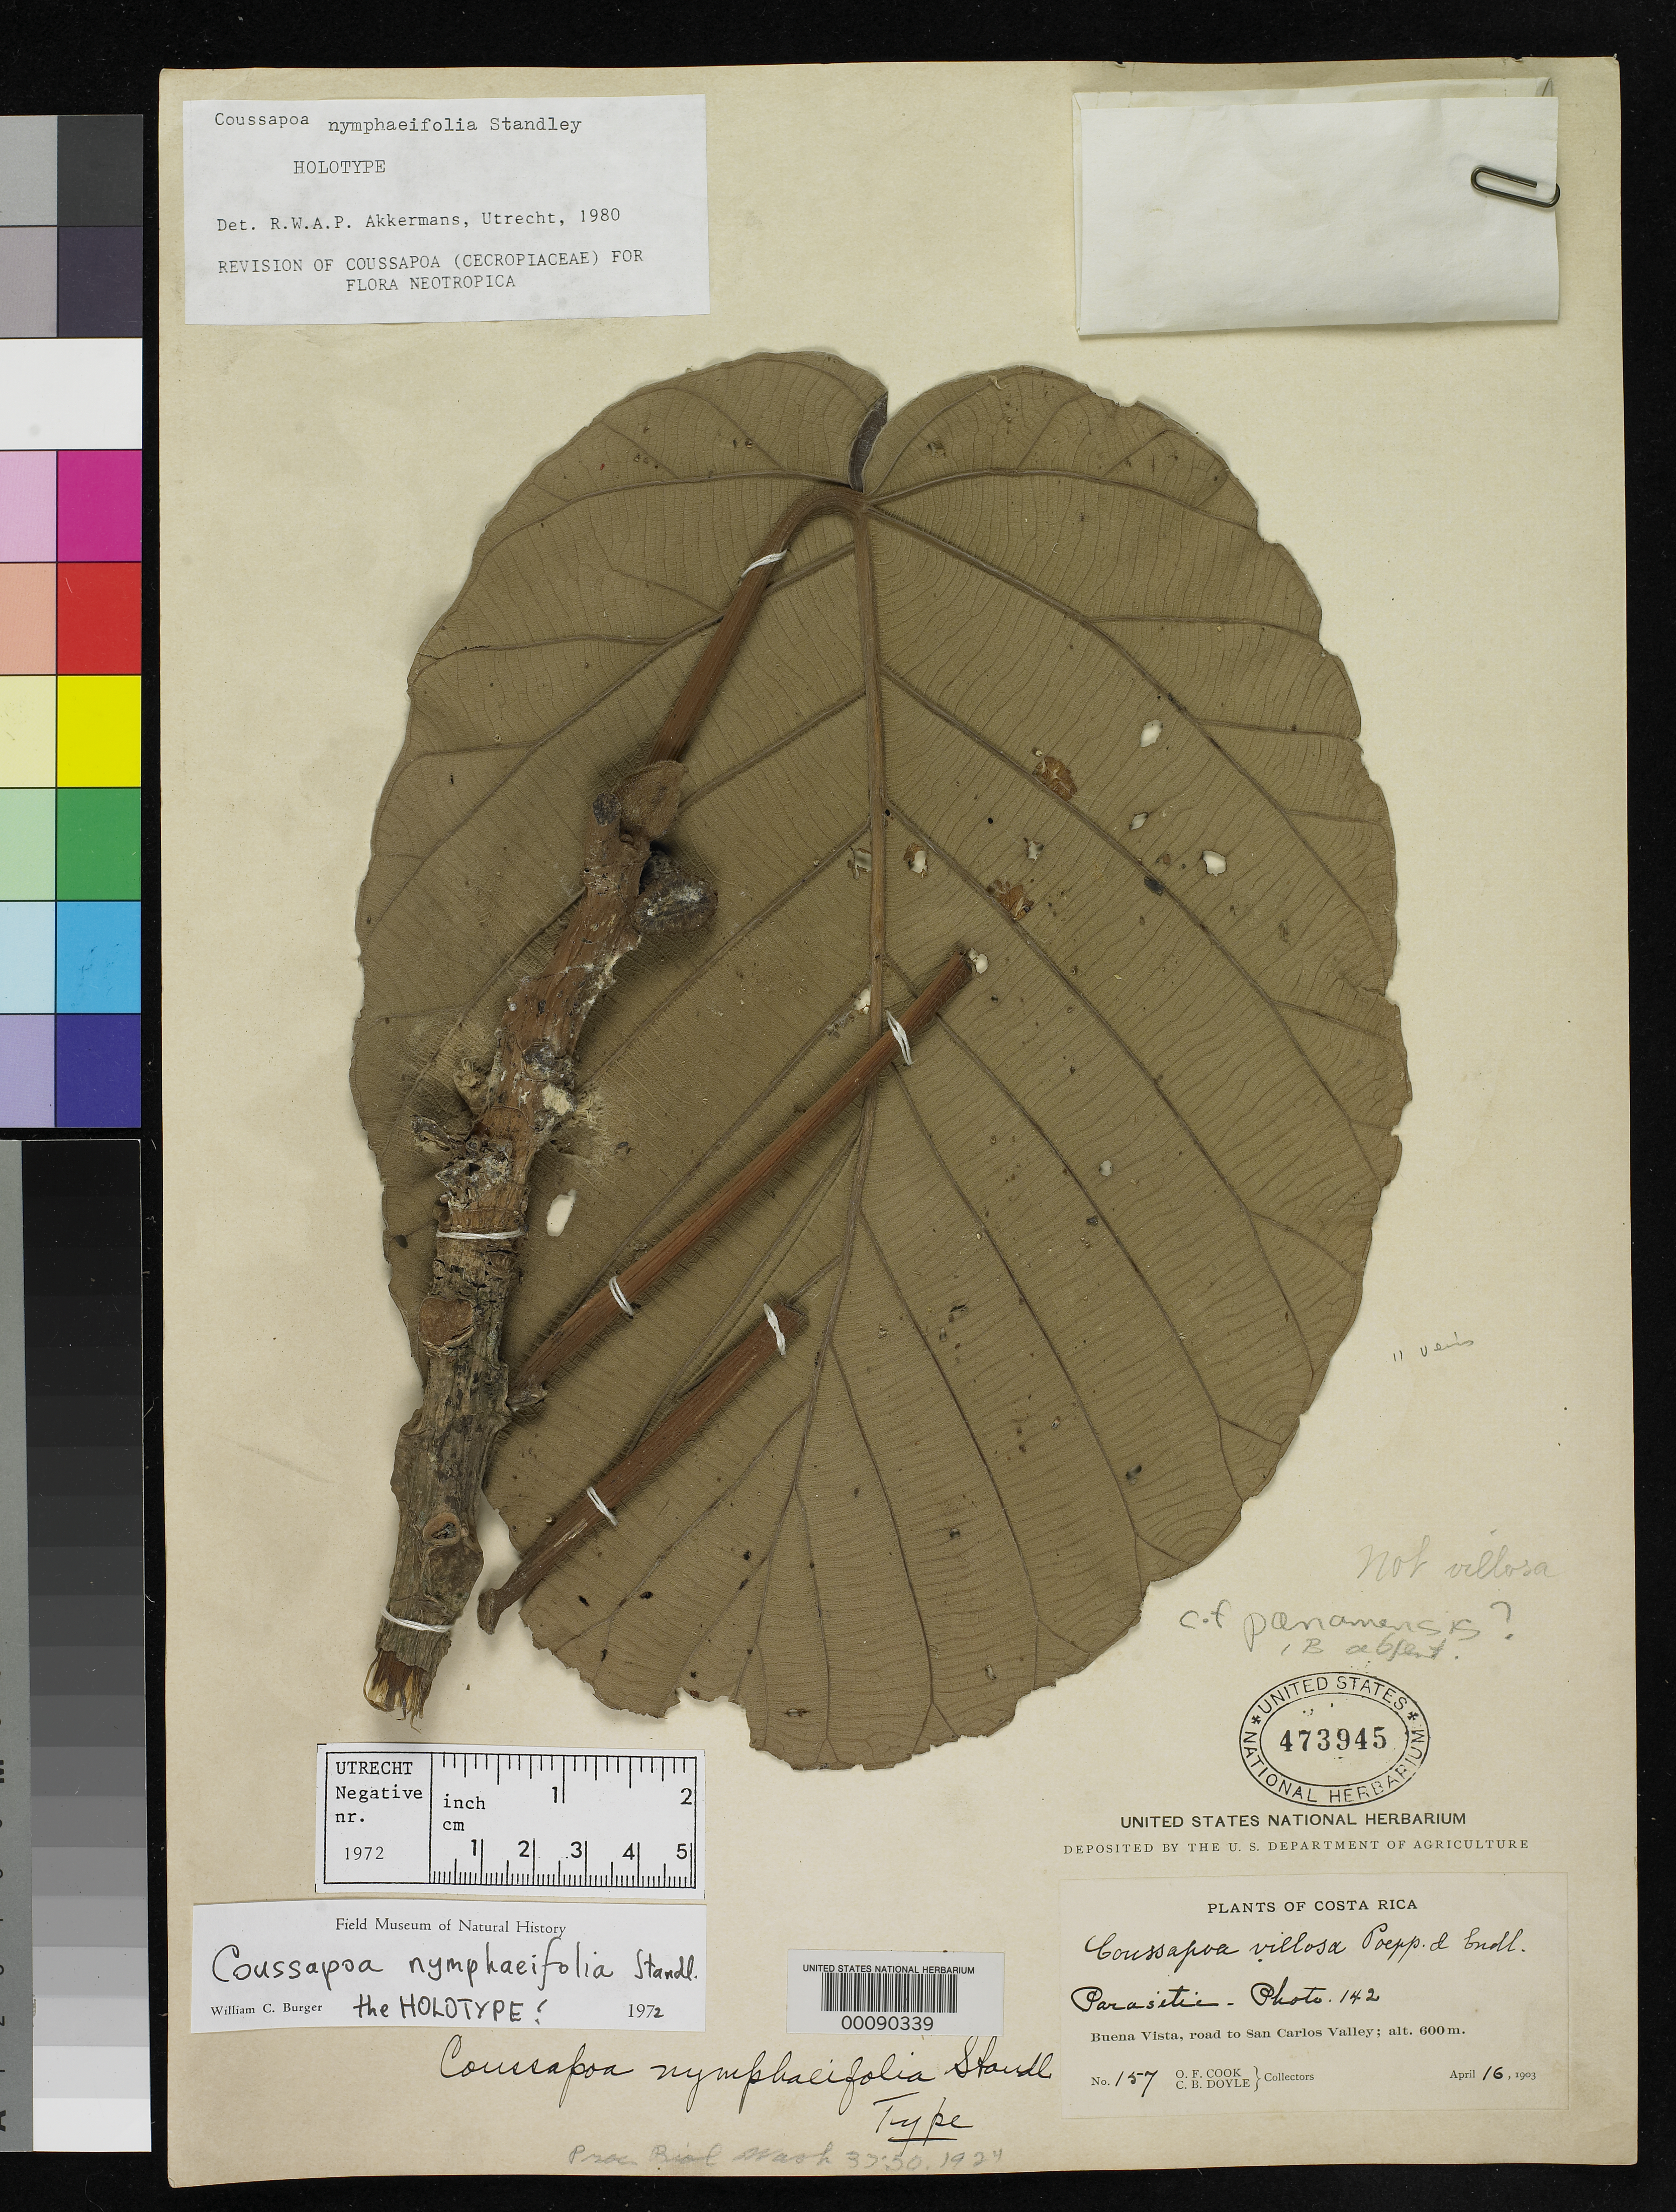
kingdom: Plantae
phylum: Tracheophyta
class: Magnoliopsida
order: Rosales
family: Urticaceae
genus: Coussapoa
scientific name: Coussapoa nymphaeifolia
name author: Standl.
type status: Holotype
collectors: O. F. Cook & C. Doyle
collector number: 157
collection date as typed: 16 Apr 1903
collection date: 1903-04-16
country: Costa Rica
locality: Buena Vista, road to San Carlos Valley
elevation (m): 600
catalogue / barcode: US 473945